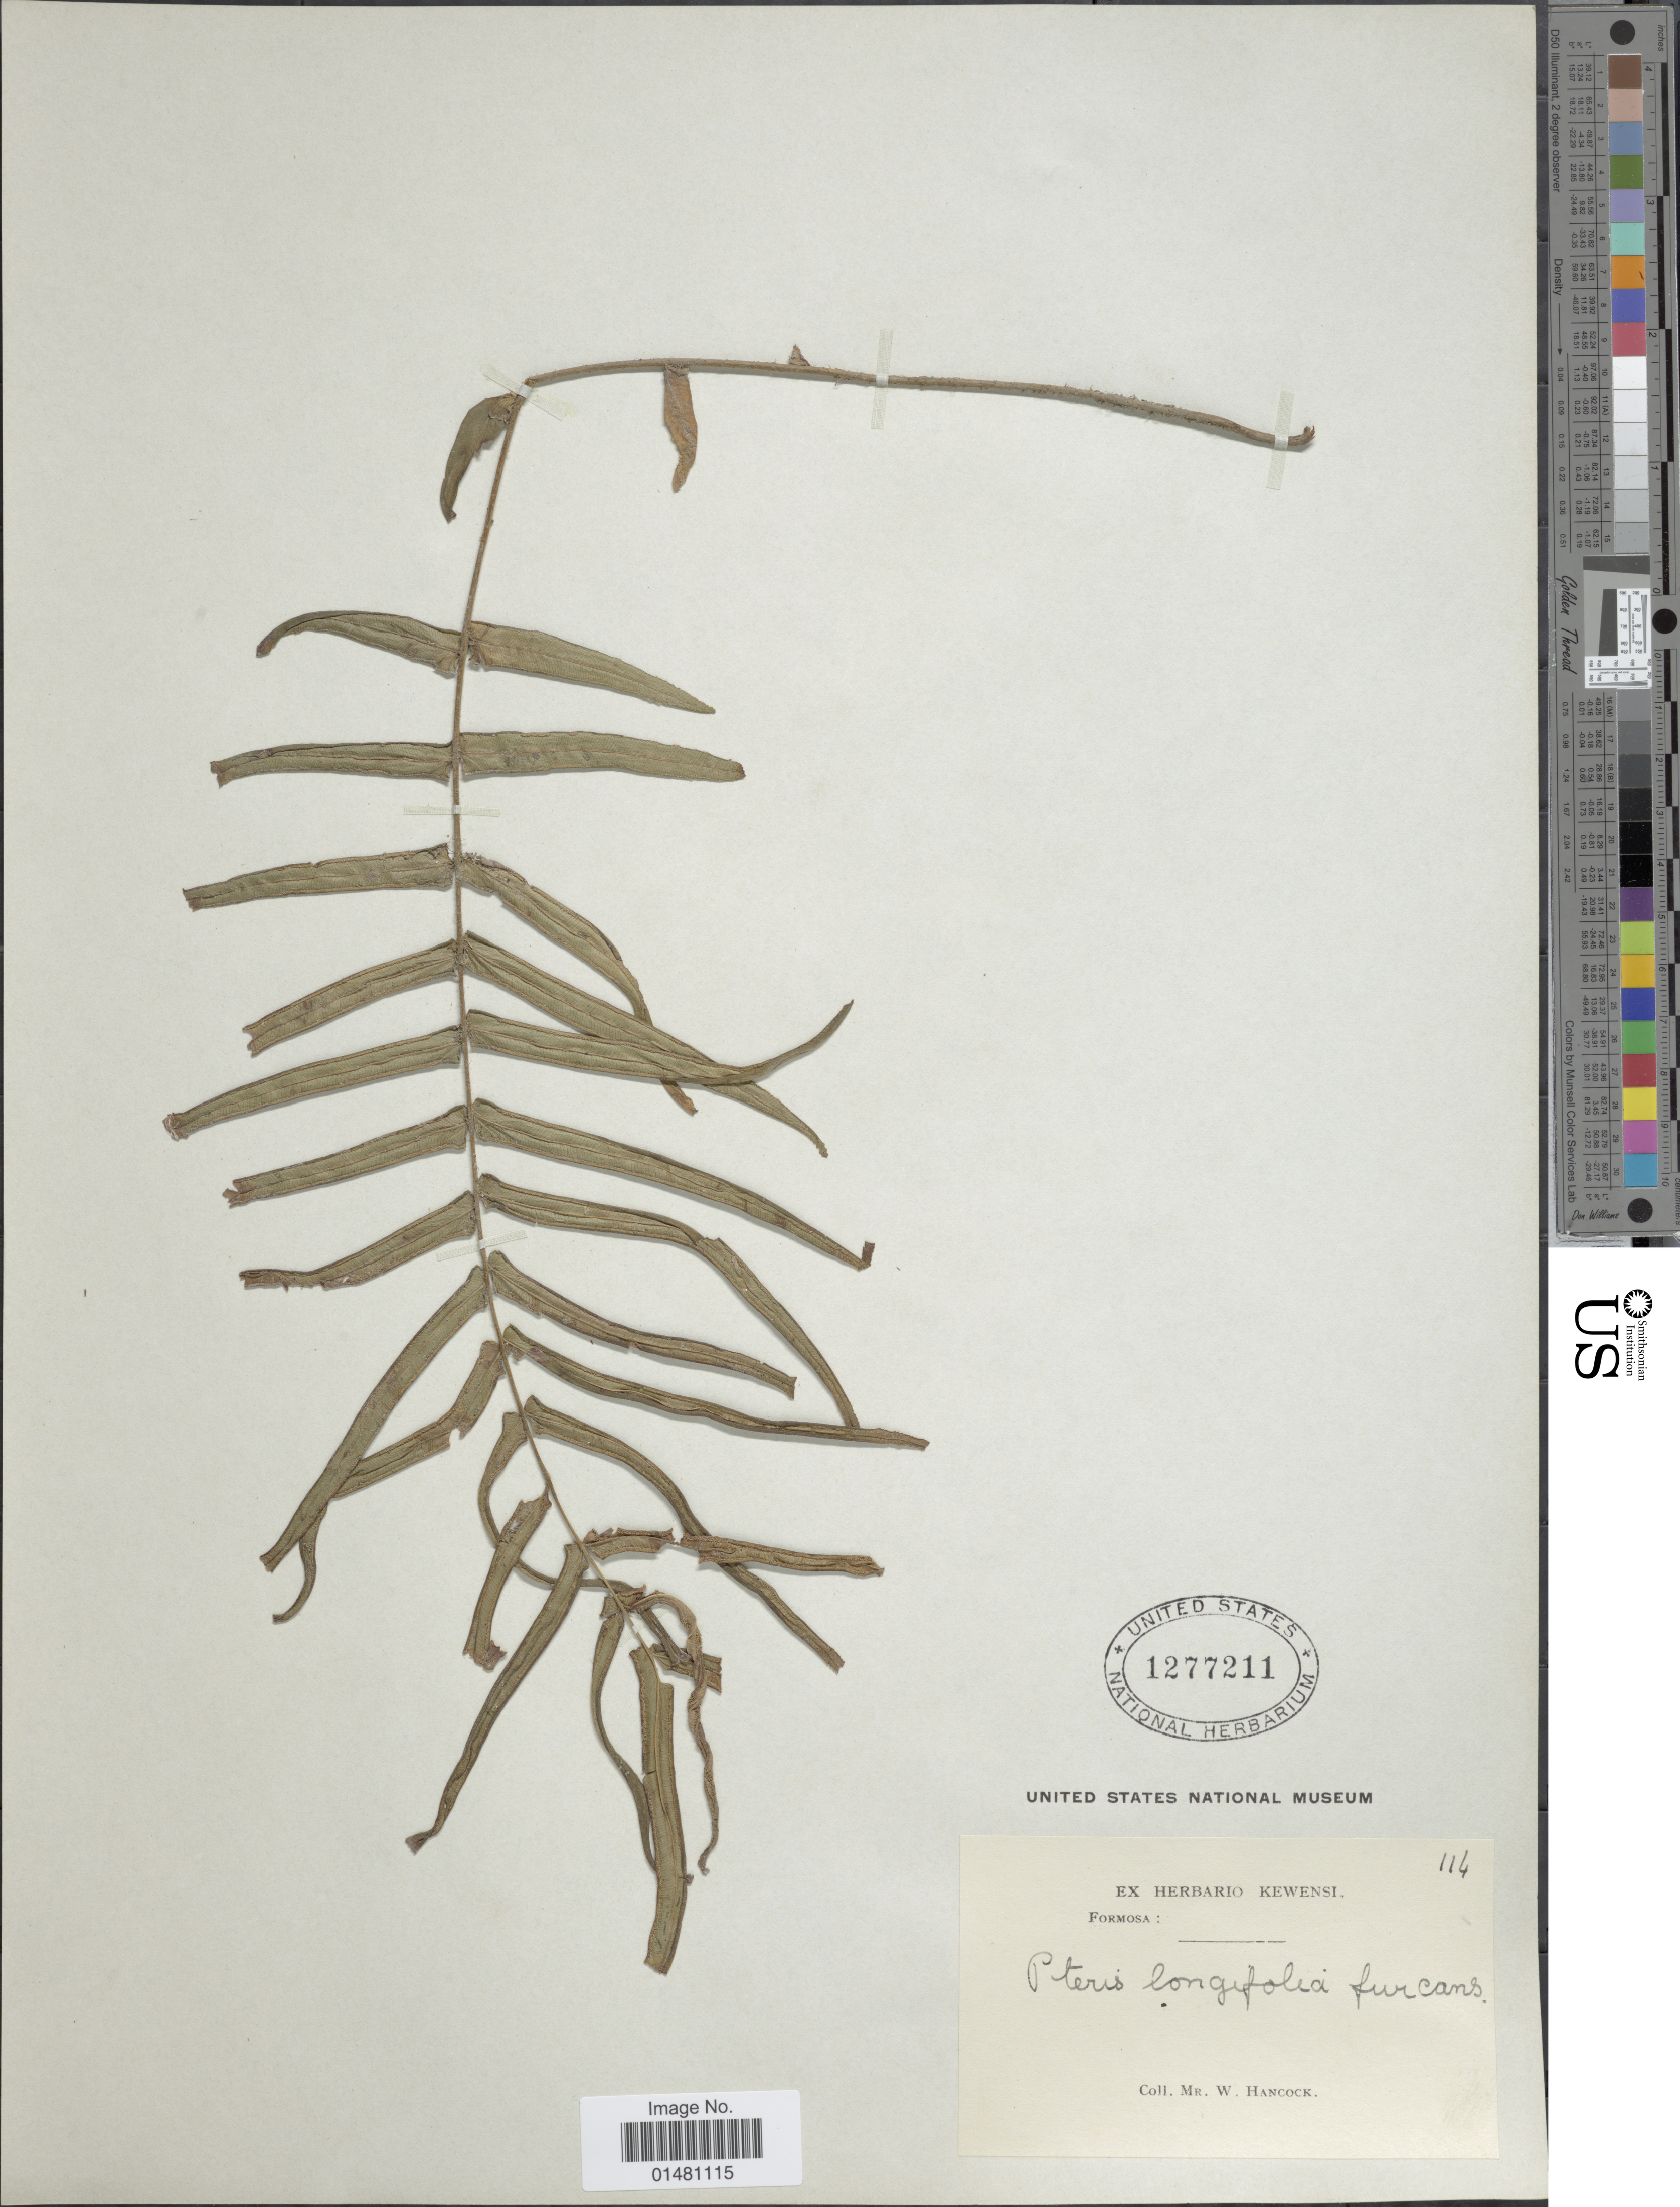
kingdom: Plantae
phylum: Tracheophyta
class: Polypodiopsida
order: Polypodiales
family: Pteridaceae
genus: Pteris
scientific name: Pteris vittata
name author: L.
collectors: W. Hancock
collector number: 114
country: Taiwan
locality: Formosa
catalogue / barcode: US 1277211